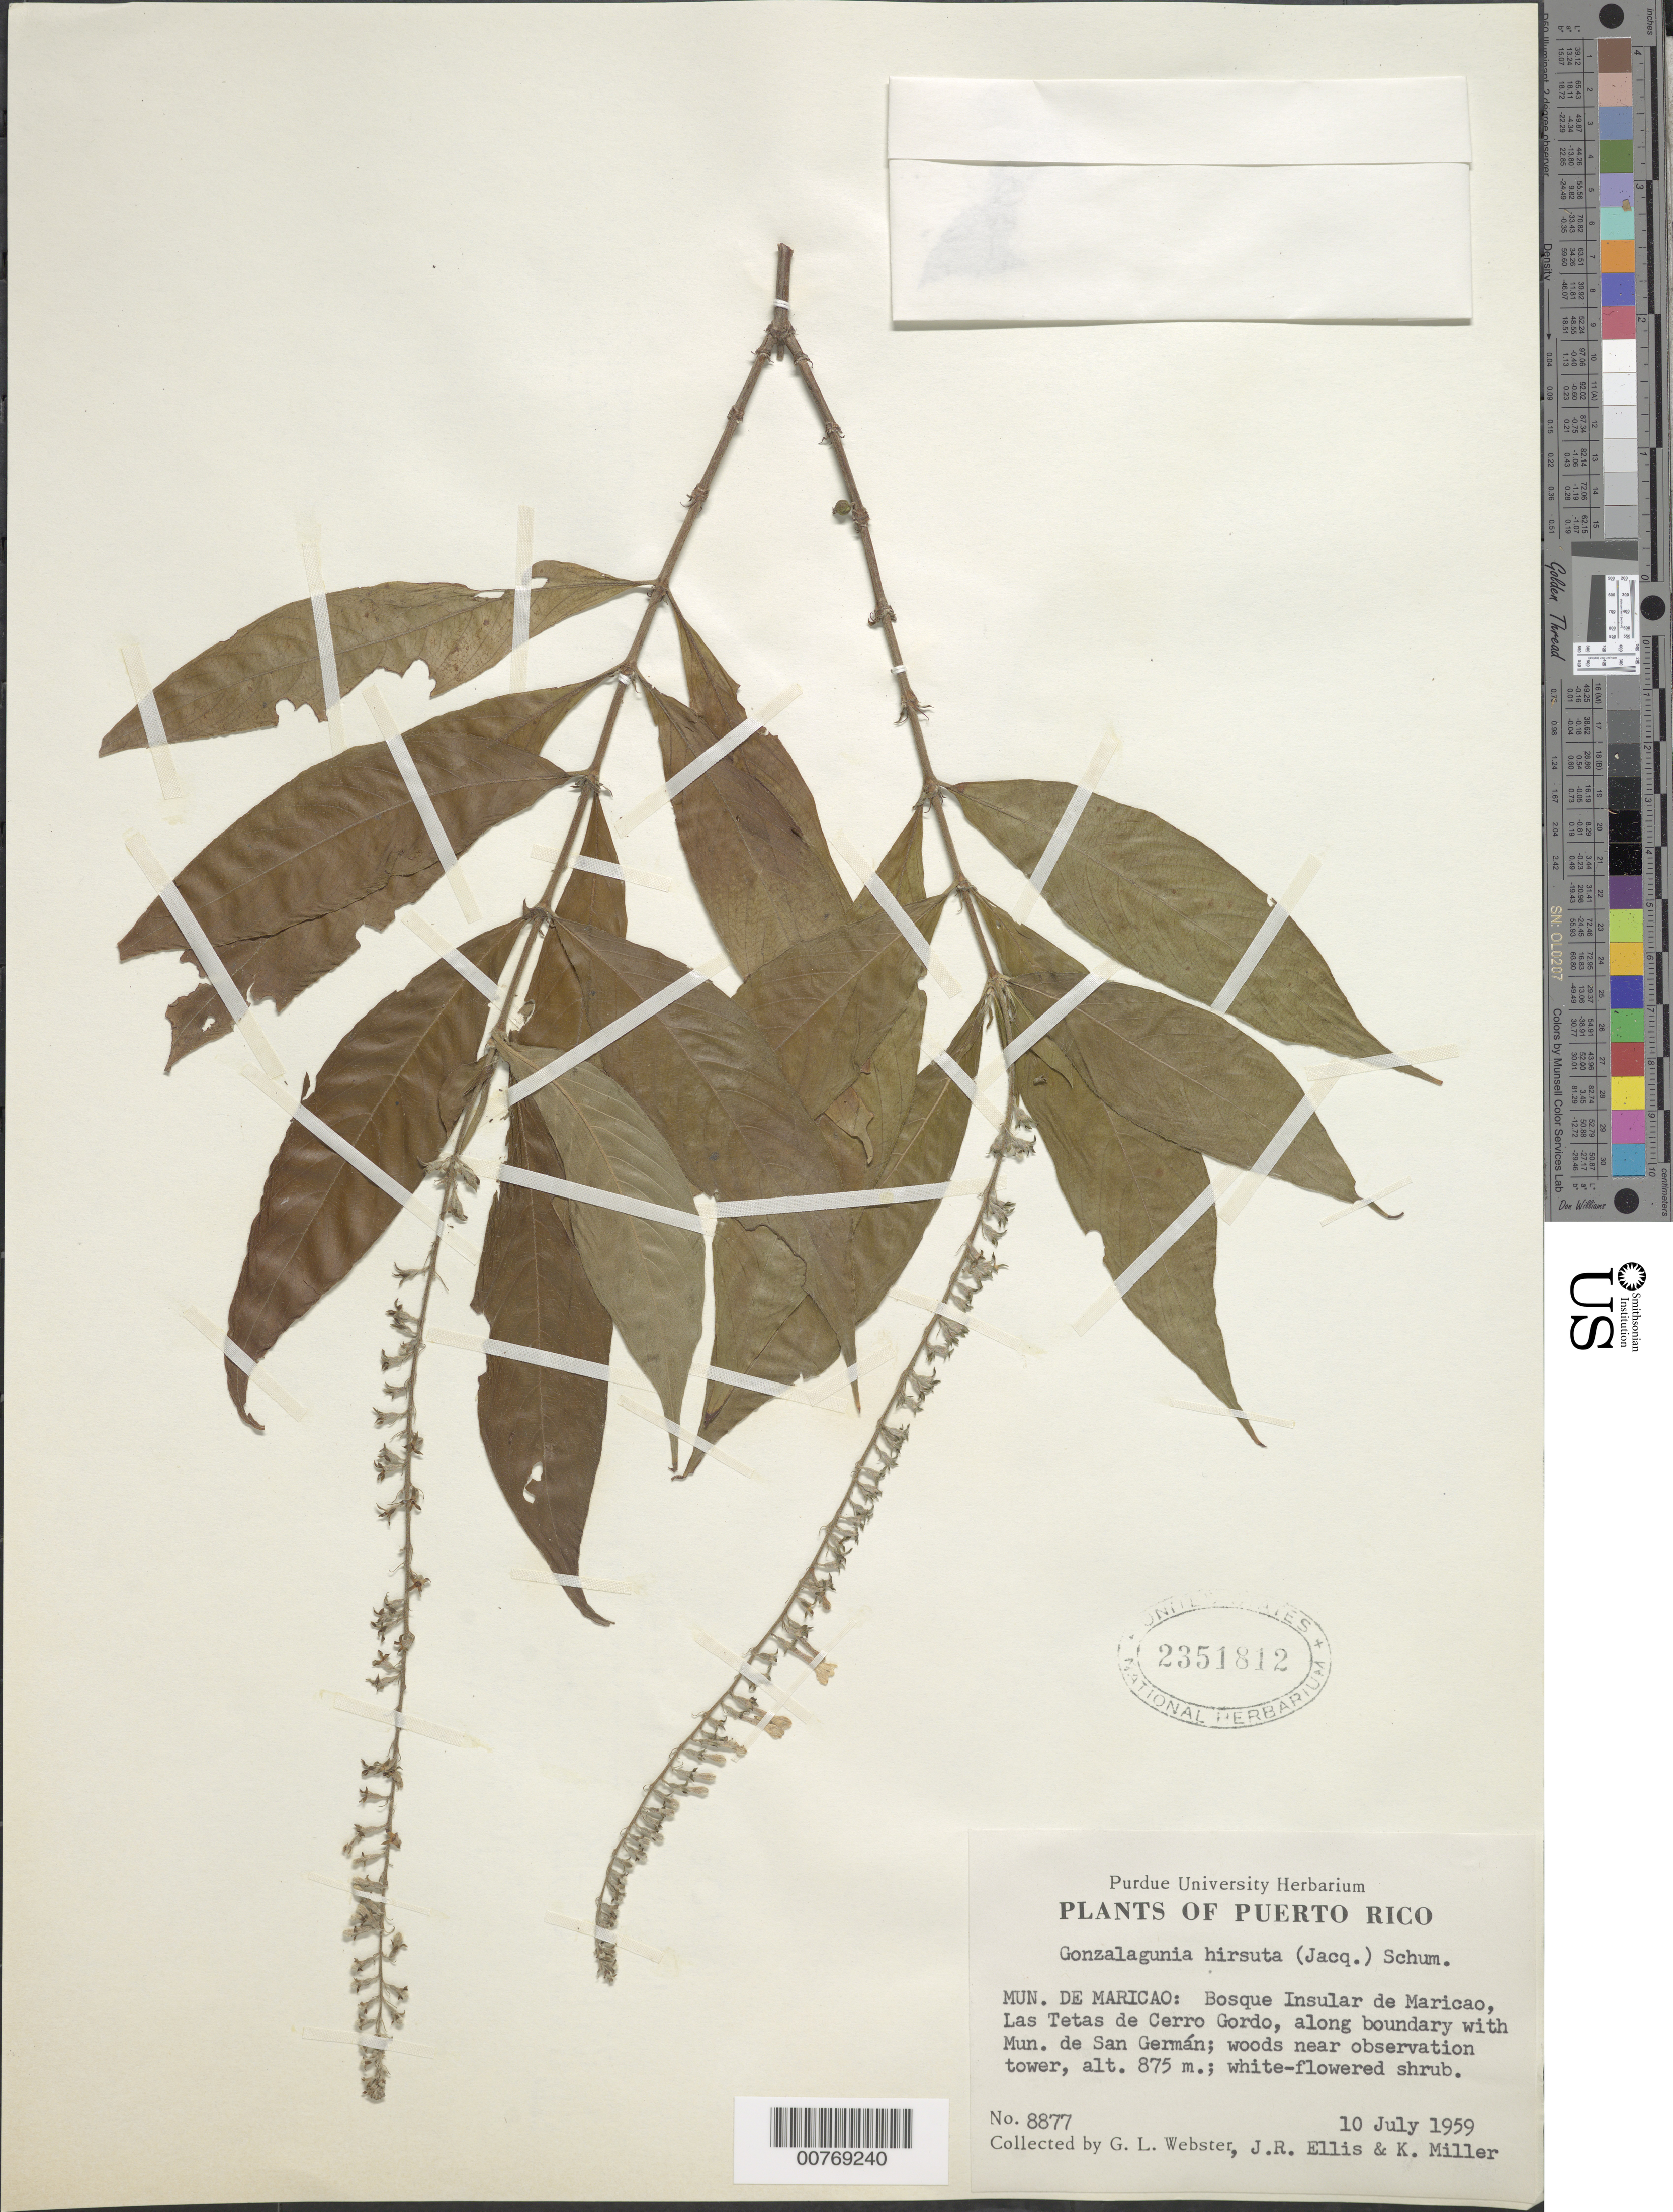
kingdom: Plantae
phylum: Tracheophyta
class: Magnoliopsida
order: Gentianales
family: Rubiaceae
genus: Gonzalagunia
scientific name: Gonzalagunia hirsuta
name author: (Jacq.) K. Schum.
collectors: G. L. Webster, J. R. Ellis & K. Miller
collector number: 8877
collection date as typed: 10 Jul 1959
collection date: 1959-07-10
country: Puerto Rico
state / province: Maricao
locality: Municipio de Maricao: Bosque Insular de Maricao, Las Tetas de Cerro Gordo, along boundary with Mun. San Germán; near observation tower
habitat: Woods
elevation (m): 875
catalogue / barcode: US 2351812